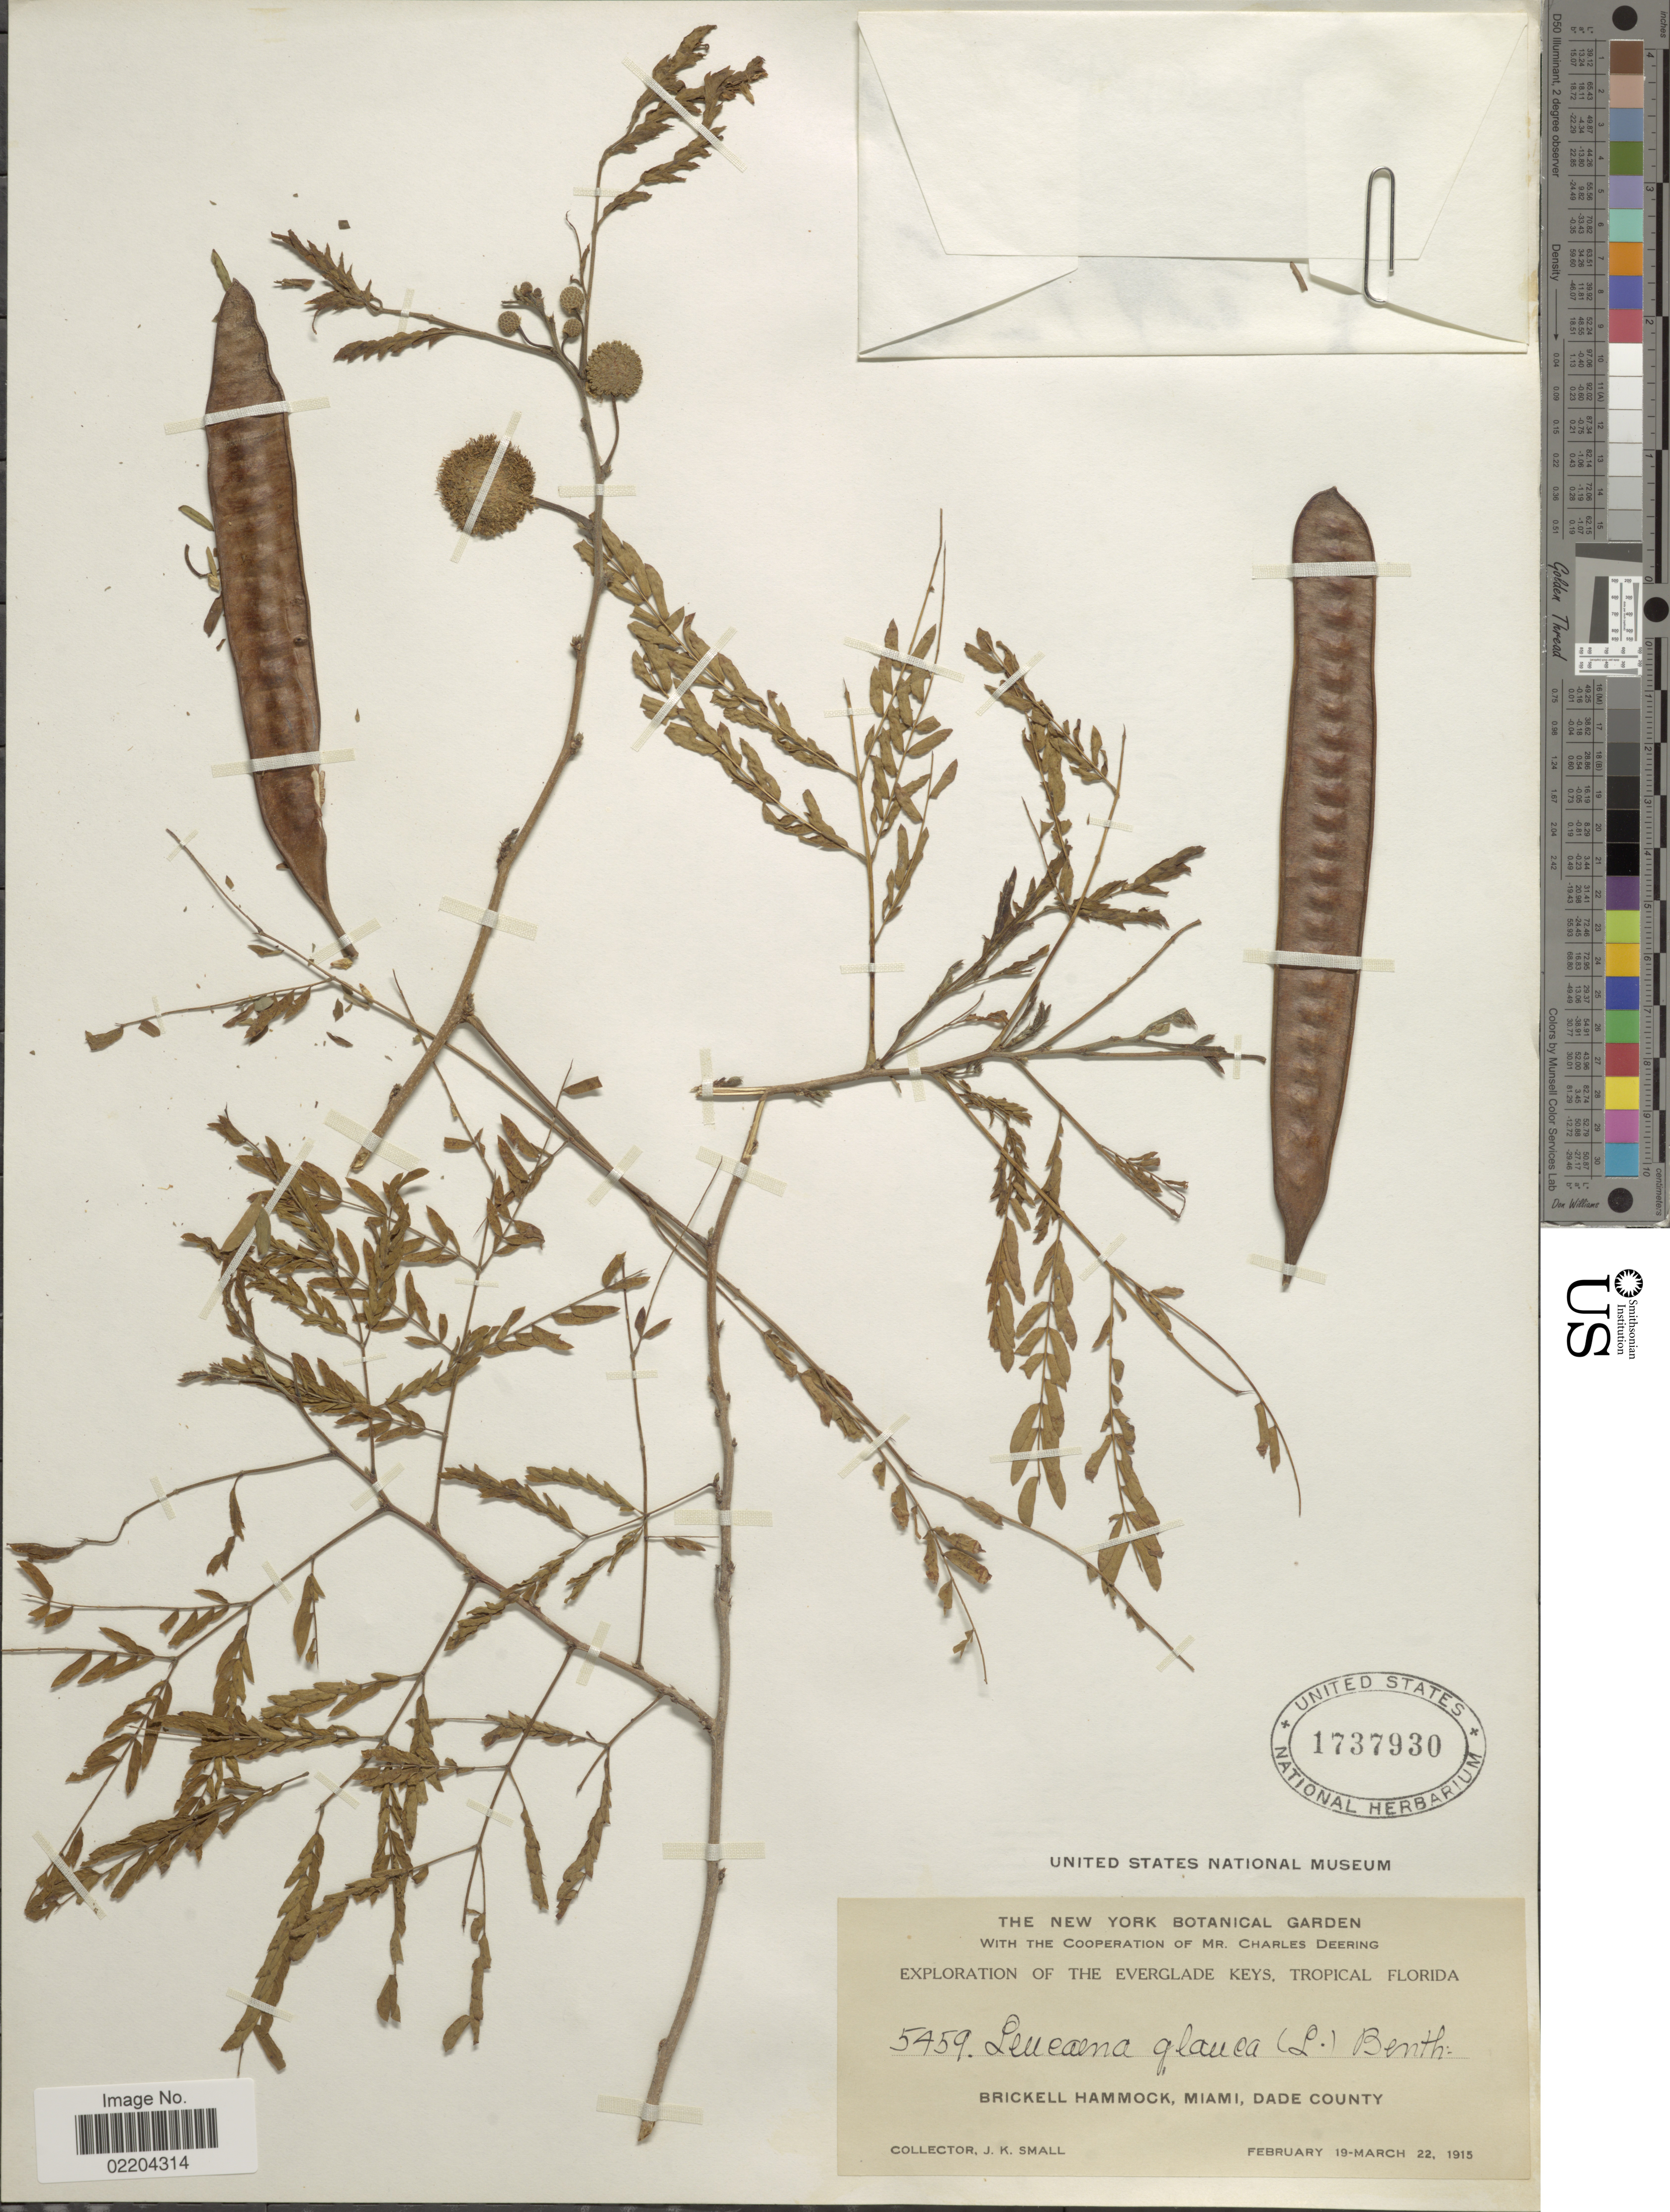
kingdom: Plantae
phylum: Tracheophyta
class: Magnoliopsida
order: Fabales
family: Fabaceae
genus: Leucaena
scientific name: Leucaena glauca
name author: (L.) Benth.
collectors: J. K. Small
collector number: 5459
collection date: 1915-02-19/1915-03-22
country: United States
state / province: Florida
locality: Brickell Hammock, Miami, Dade County. Everglades Keys, Tropical Florida.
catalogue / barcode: US 1737930